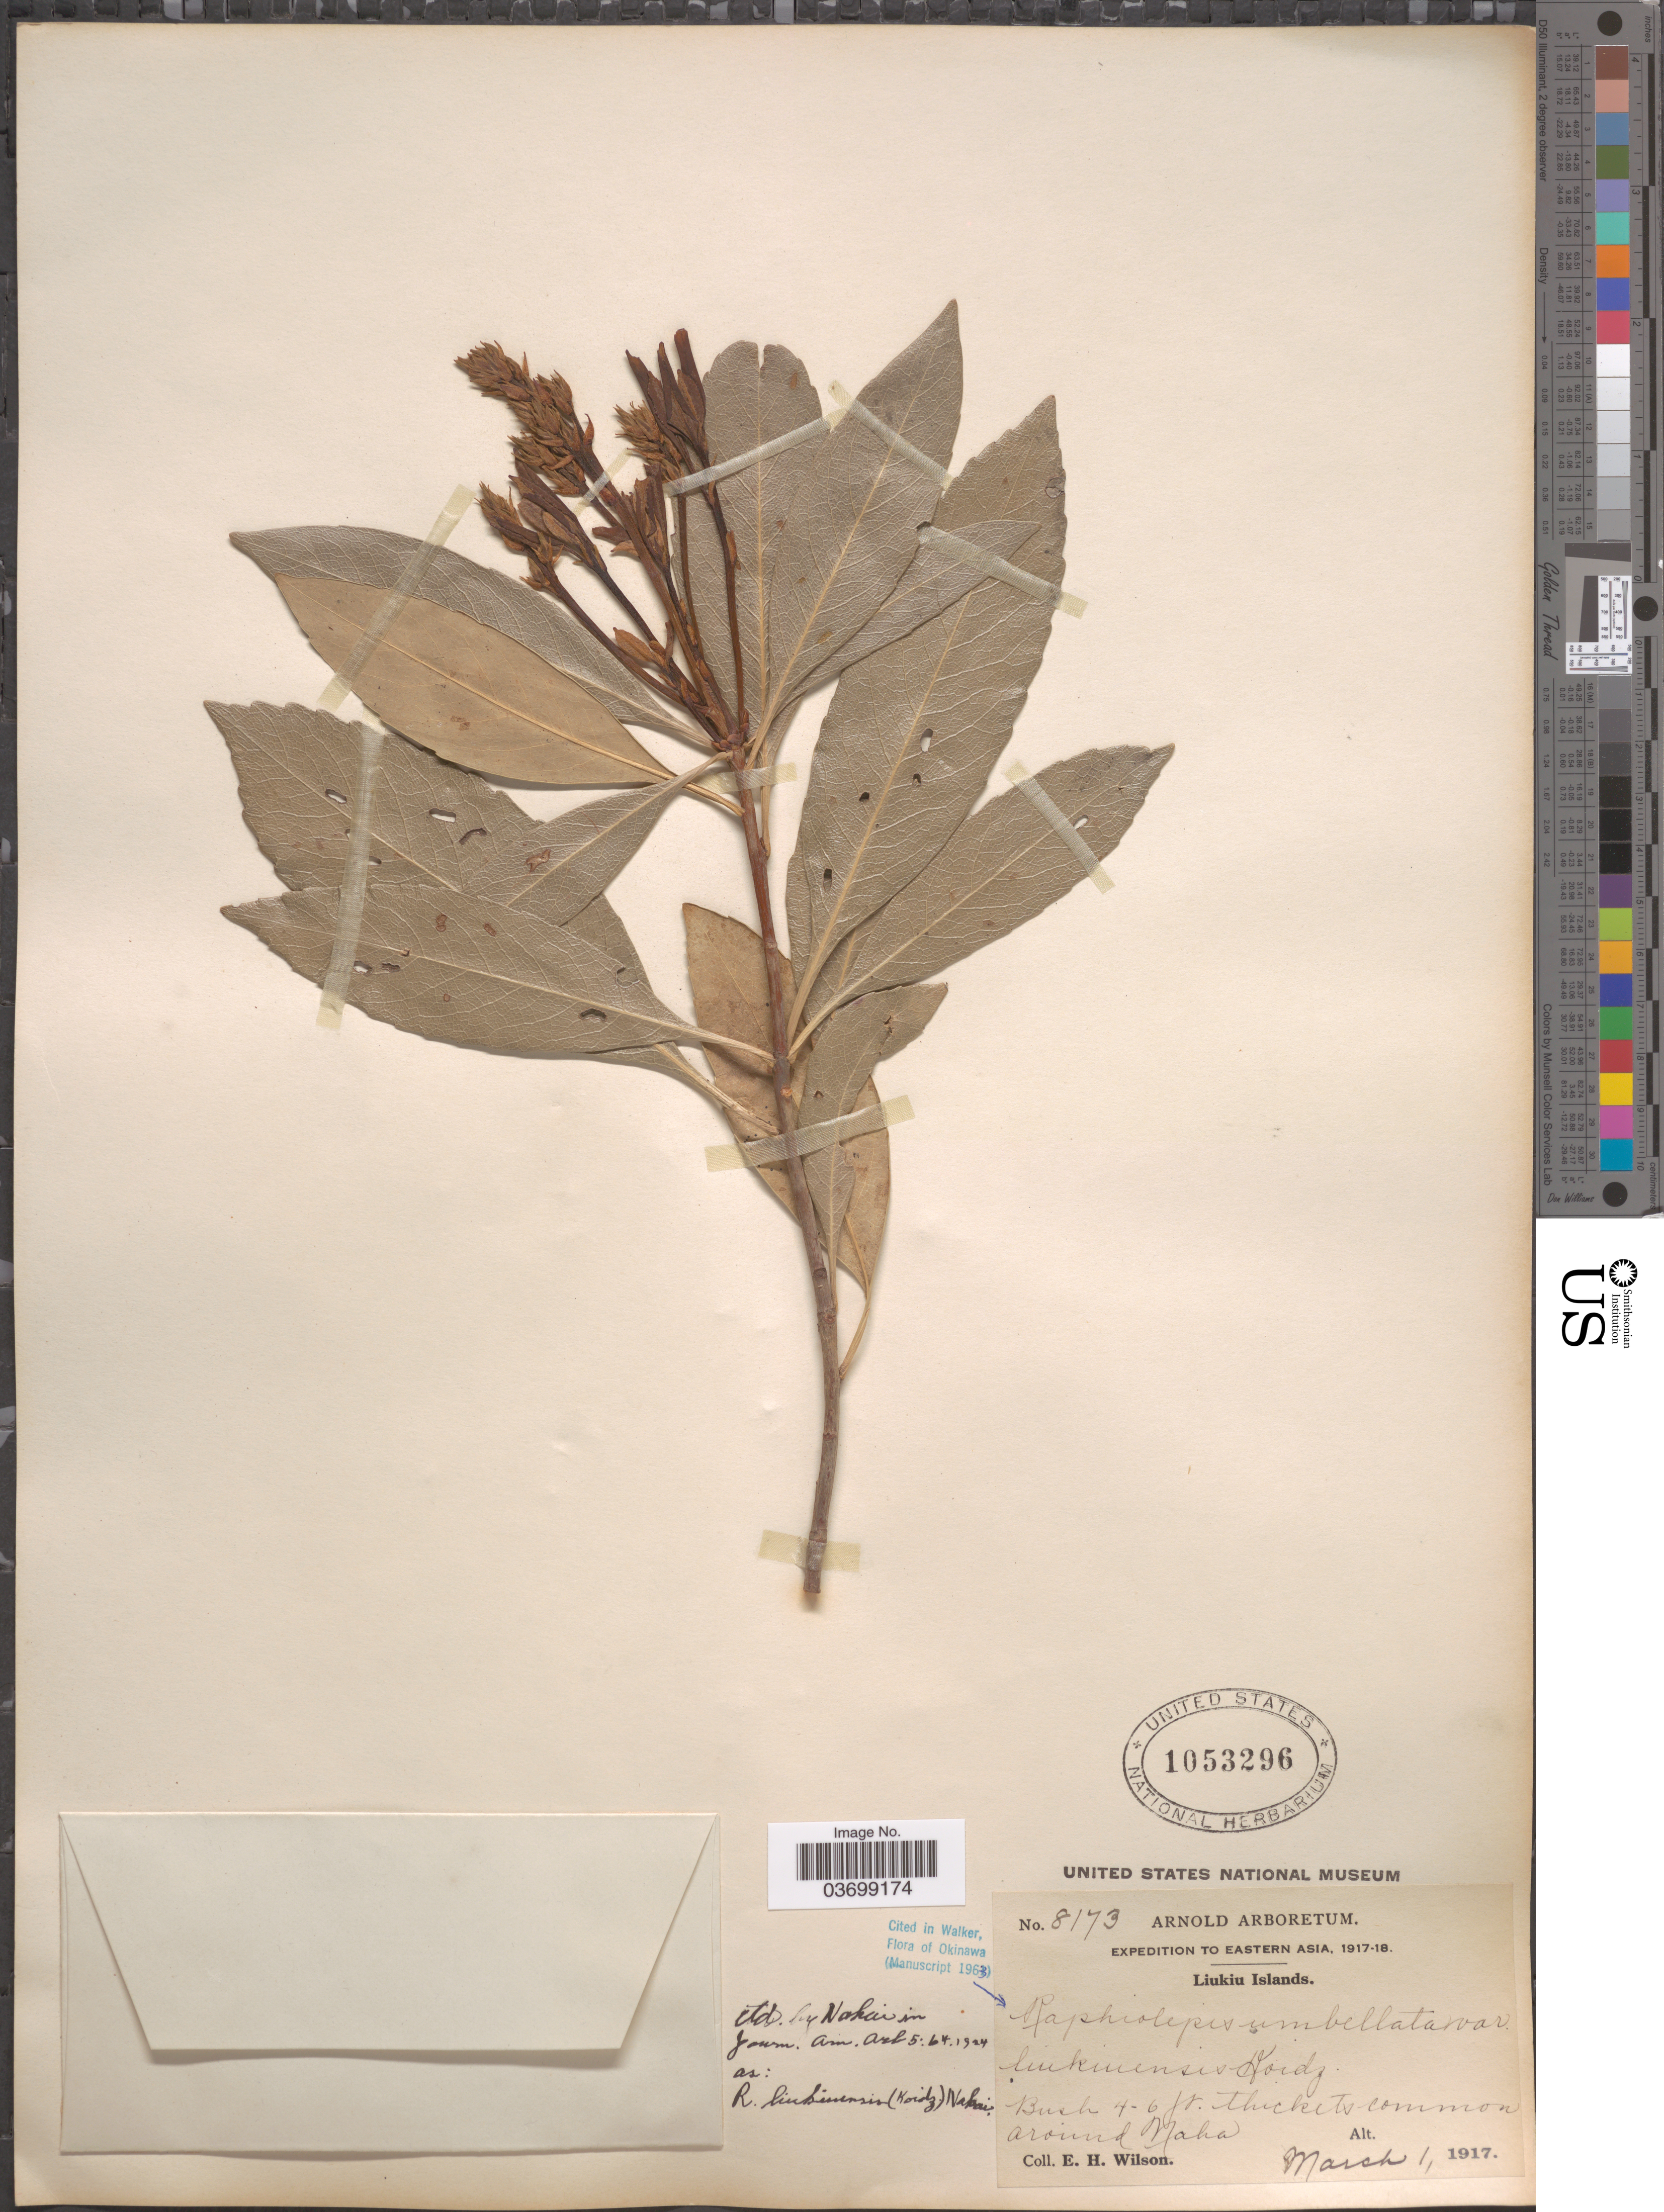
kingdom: Plantae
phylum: Tracheophyta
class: Magnoliopsida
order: Rosales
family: Rosaceae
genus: Rhaphiolepis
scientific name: Rhaphiolepis umbellata var. liukiuensis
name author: Koidz.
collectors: E. Wilson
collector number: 8173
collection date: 1917-03-01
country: Japan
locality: Eastern Asia. Liukiu Islands. Around Naha.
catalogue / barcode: US 1053296